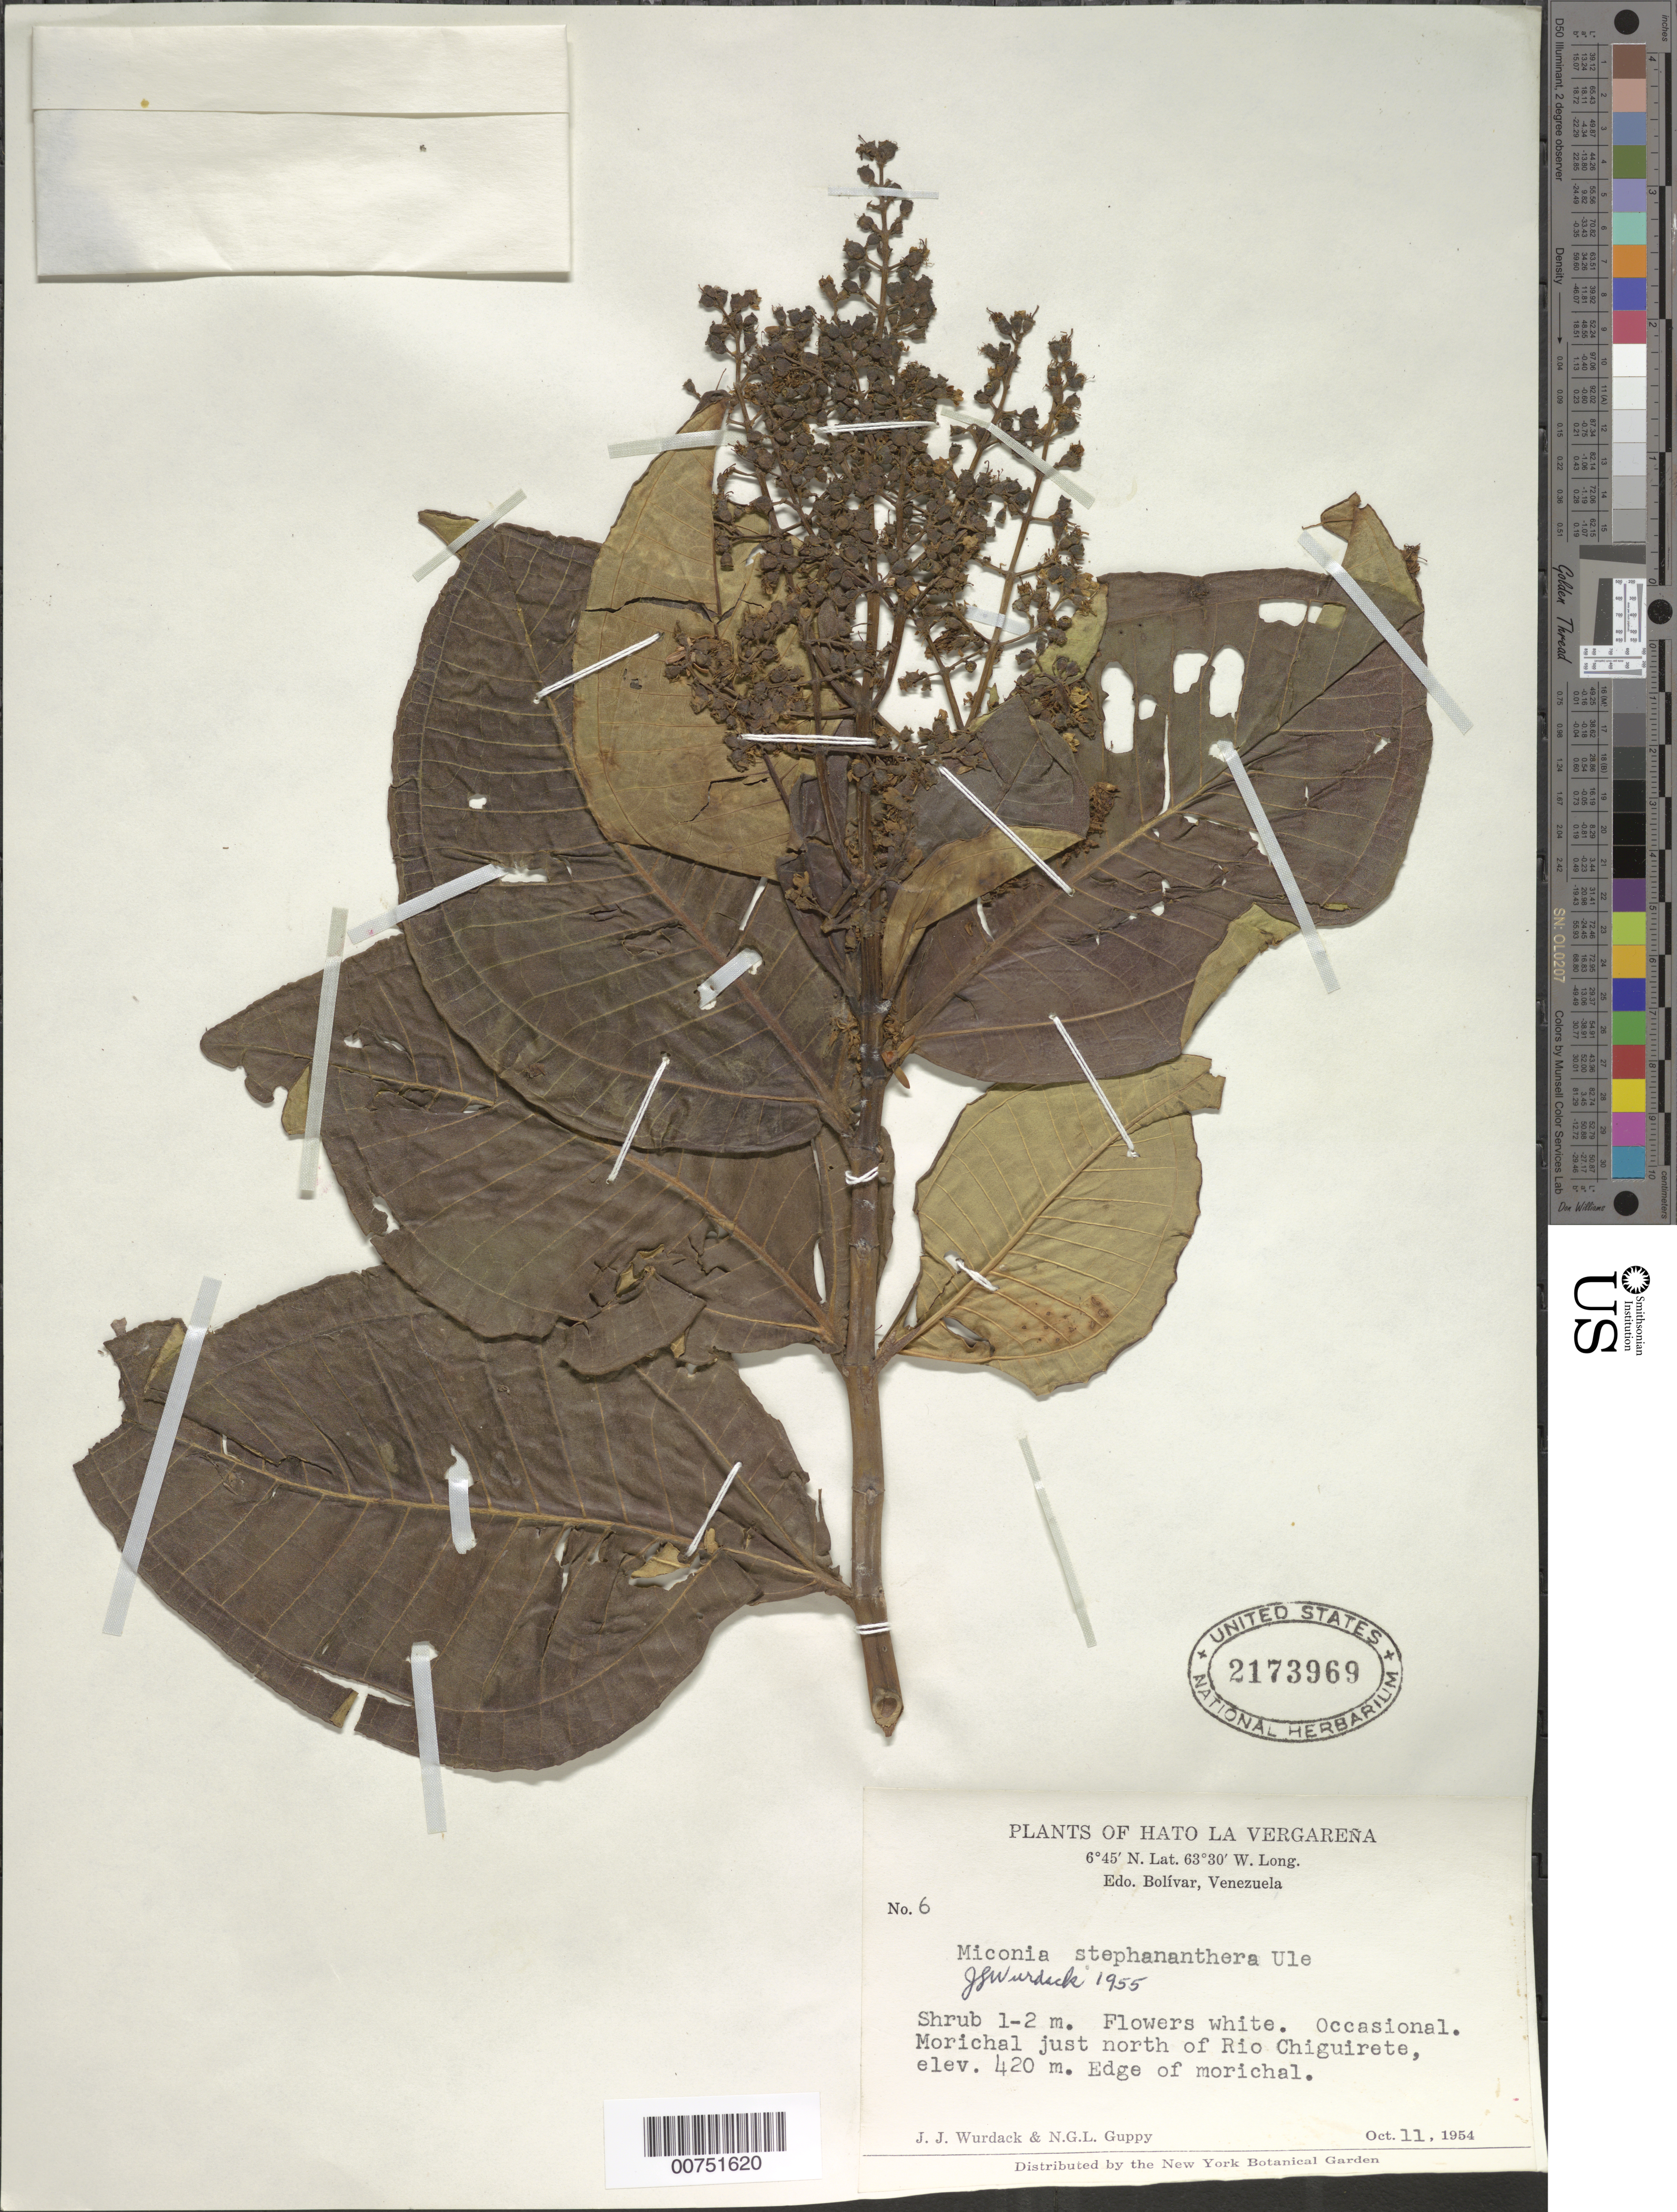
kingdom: Plantae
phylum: Tracheophyta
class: Magnoliopsida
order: Myrtales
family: Melastomataceae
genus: Miconia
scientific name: Miconia stephananthera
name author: Ule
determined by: Wurdack, John J., (US), US (UNITED STATES)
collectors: J. J. Wurdack & N. Guppy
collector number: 6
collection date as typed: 11-Oct-54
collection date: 1954-10-11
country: Venezuela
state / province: Bolívar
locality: Río Chiguirete, N of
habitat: Edge of morichal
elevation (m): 420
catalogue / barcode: US 2173969